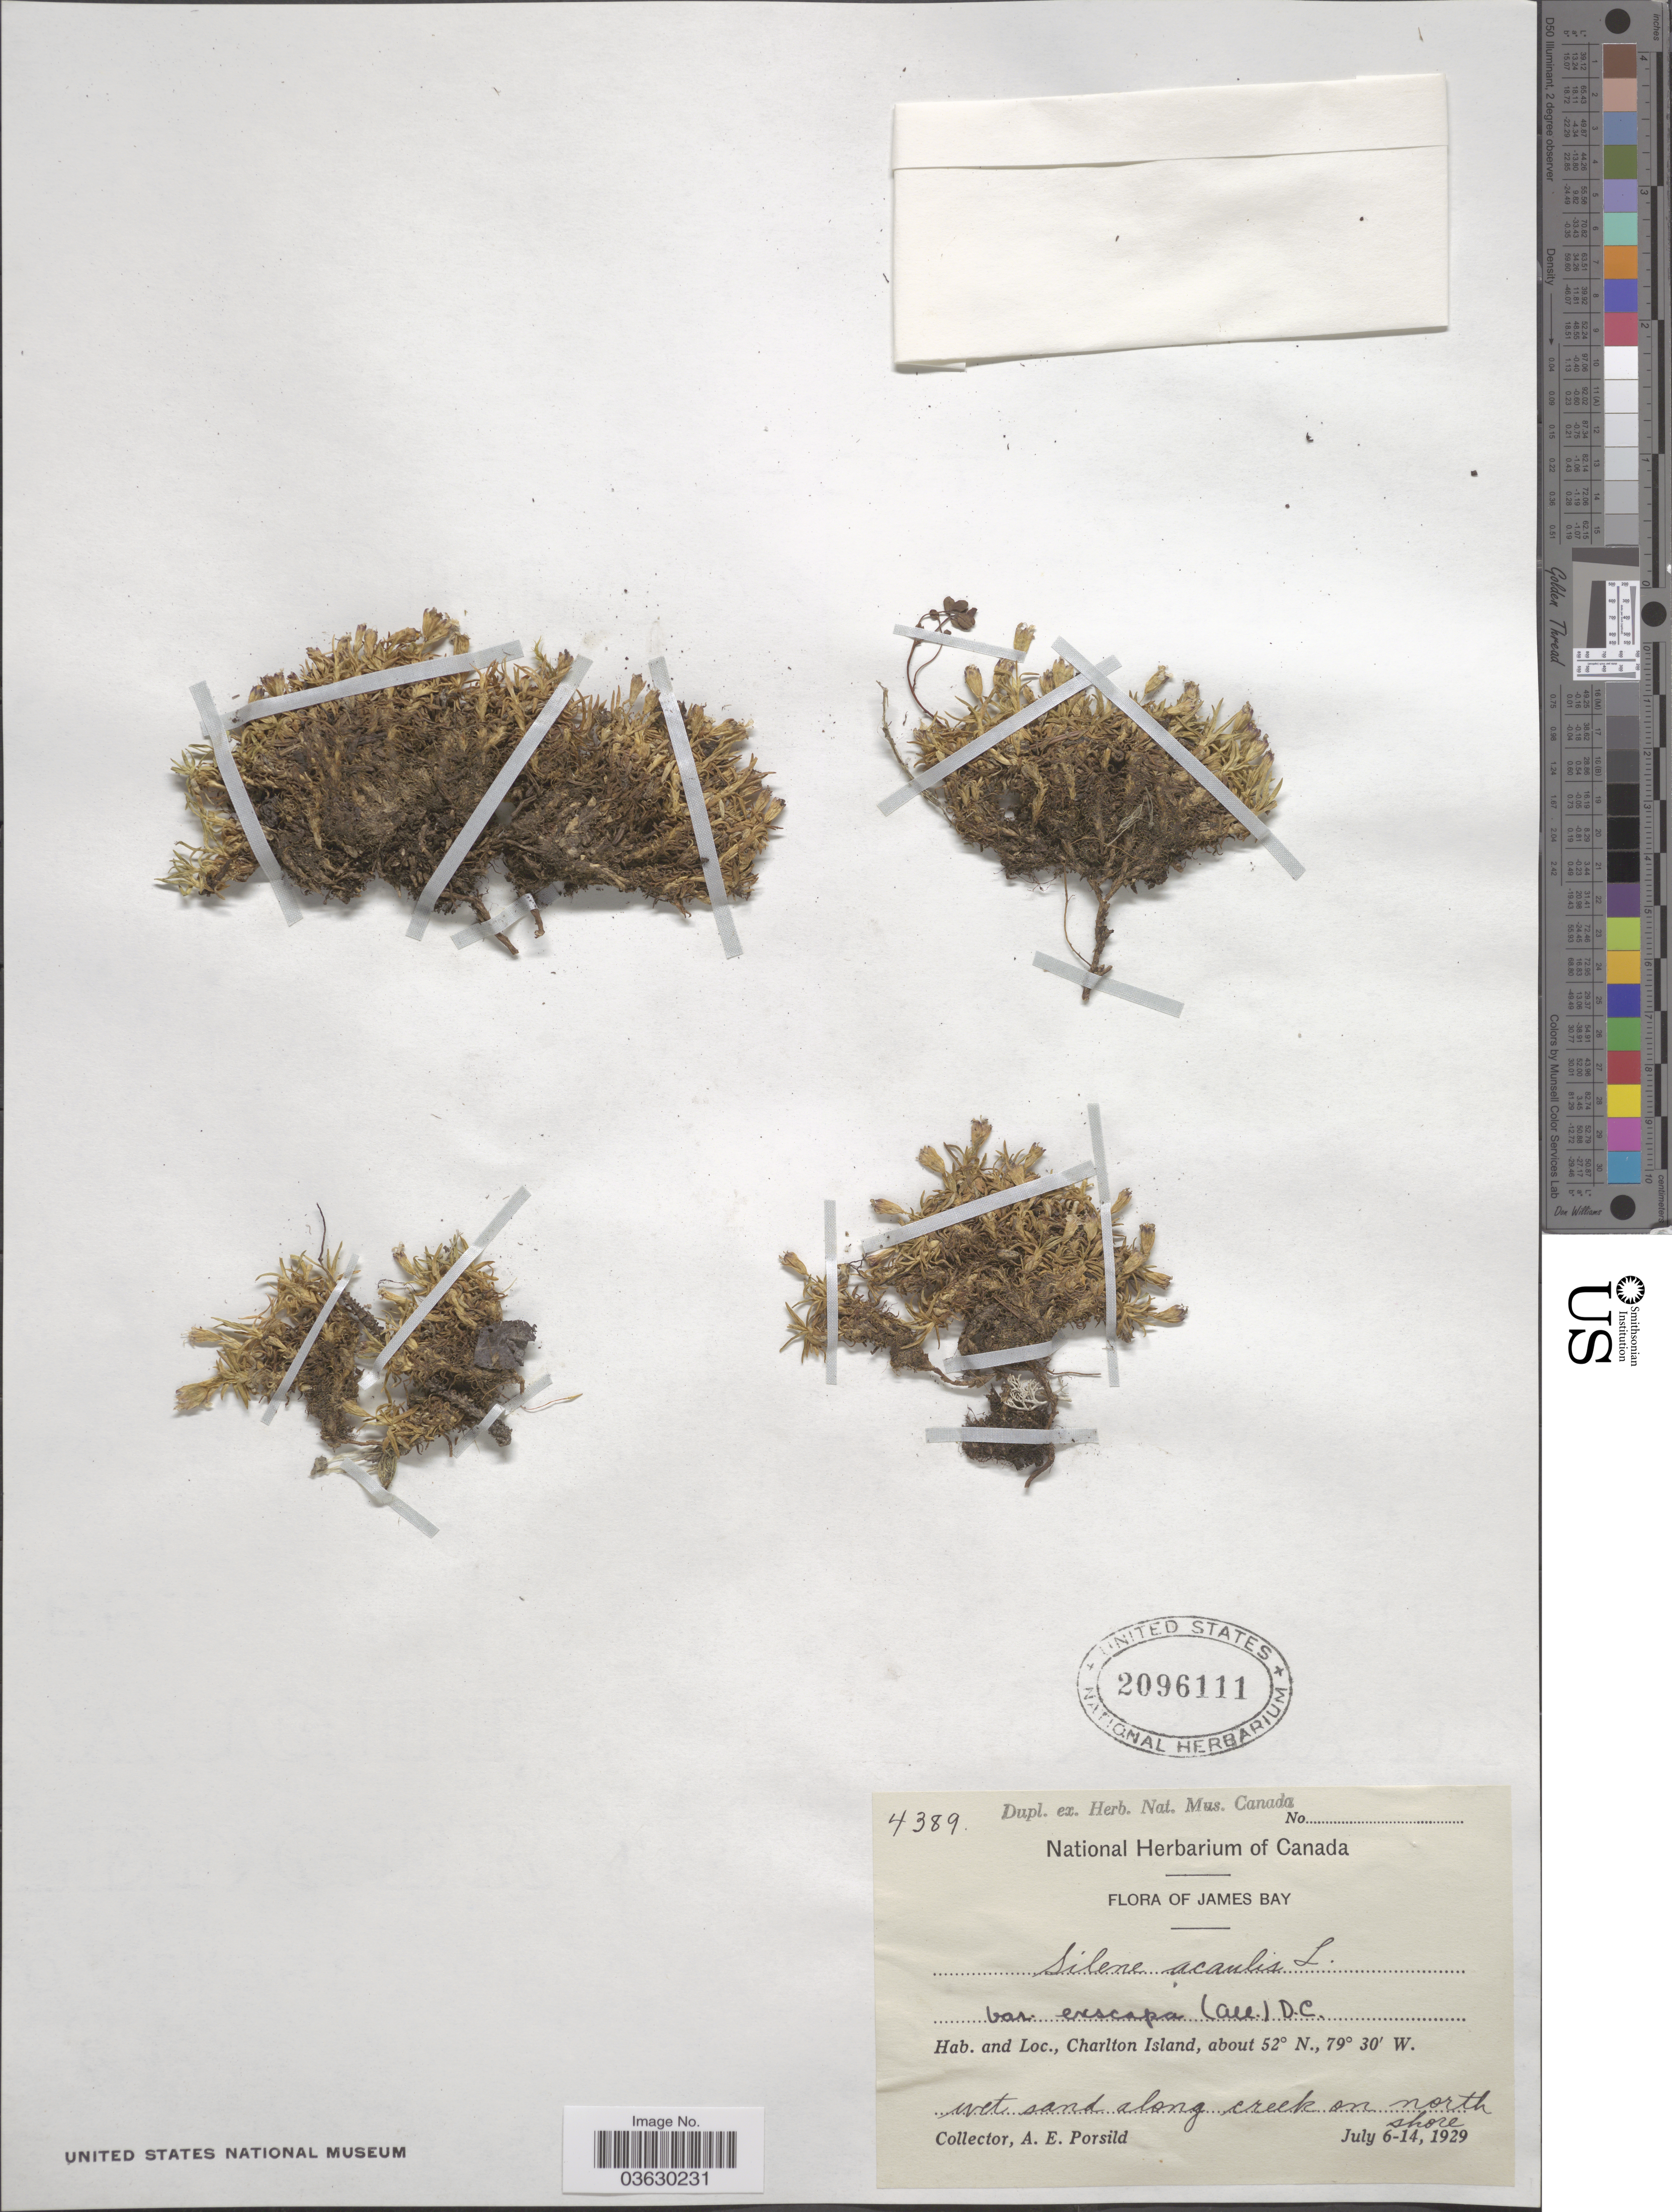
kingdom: Plantae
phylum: Tracheophyta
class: Magnoliopsida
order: Caryophyllales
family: Caryophyllaceae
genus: Silene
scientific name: Silene acaulis var. exscapa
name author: (All.) DC.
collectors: A. E. Porsild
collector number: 4389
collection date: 1929-07-06/1929-07-14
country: Canada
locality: James Bay. Charlton Island.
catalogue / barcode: US 2096111